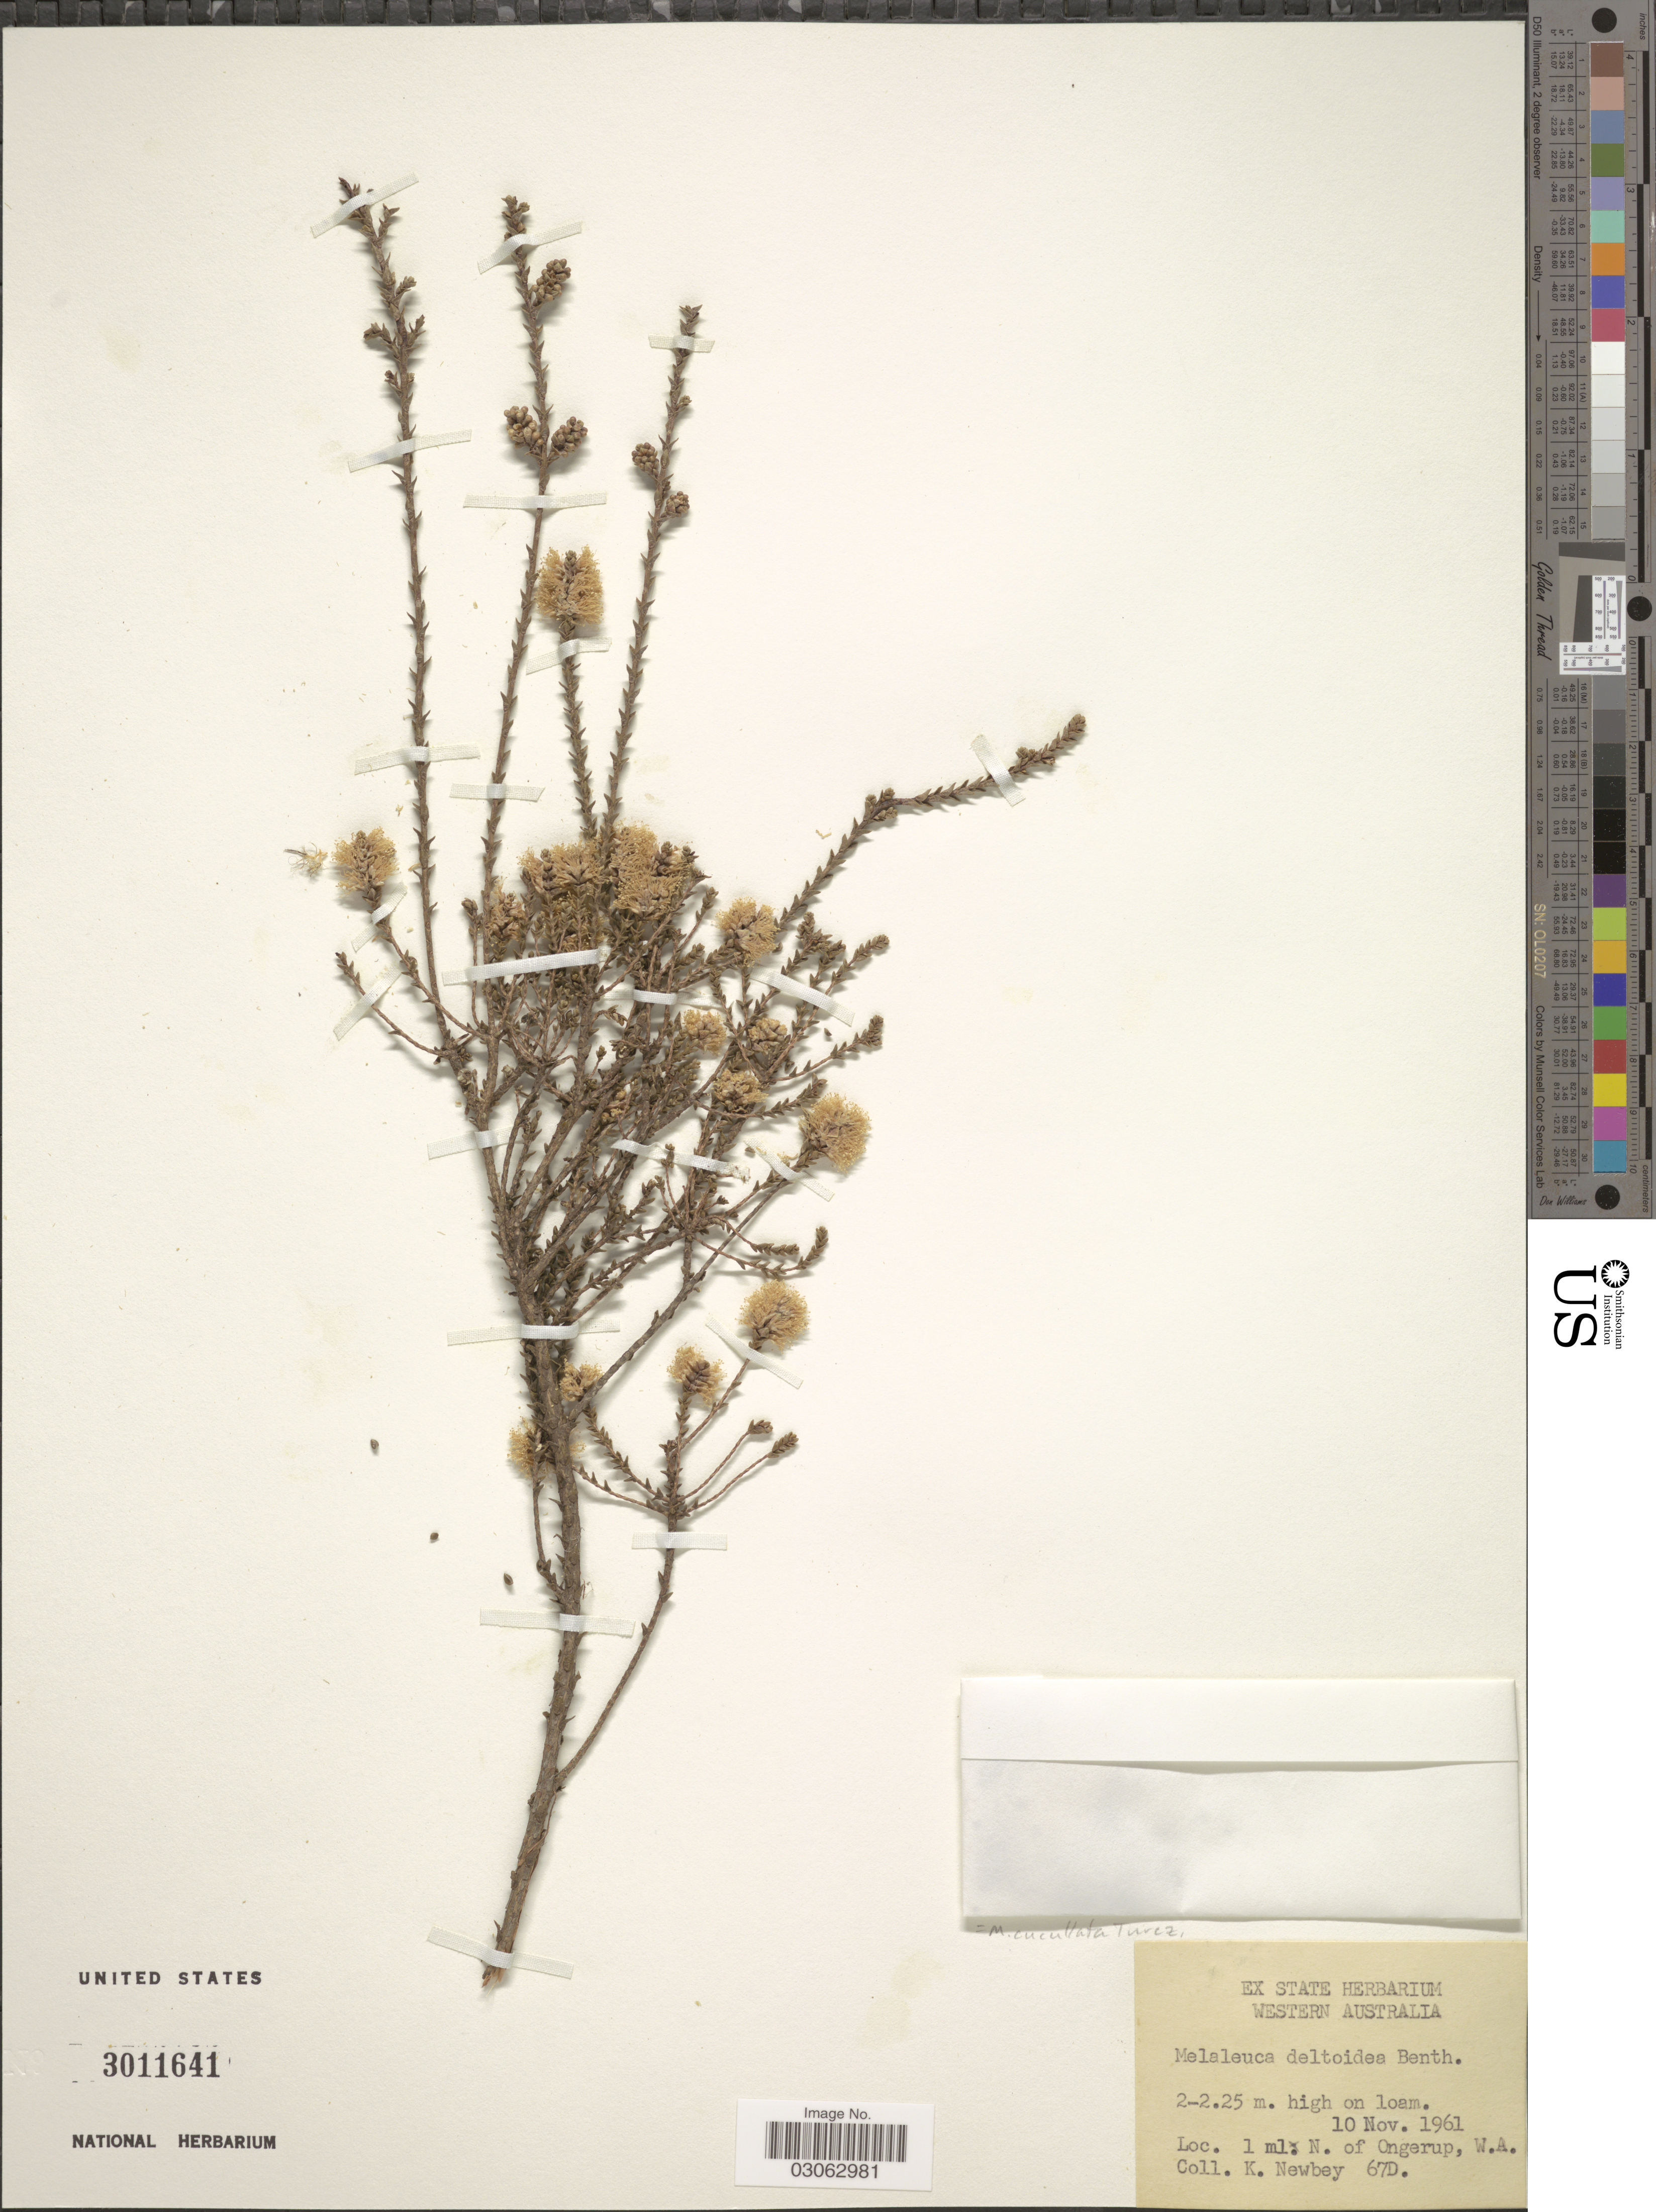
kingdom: Plantae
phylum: Tracheophyta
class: Magnoliopsida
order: Myrtales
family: Myrtaceae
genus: Melaleuca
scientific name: Melaleuca cucullata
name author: Turcz.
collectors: K. Newbey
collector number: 67D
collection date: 1961-11-10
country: Australia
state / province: Western Australia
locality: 1 ml. N. of Ongerup.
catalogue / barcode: US 3011641